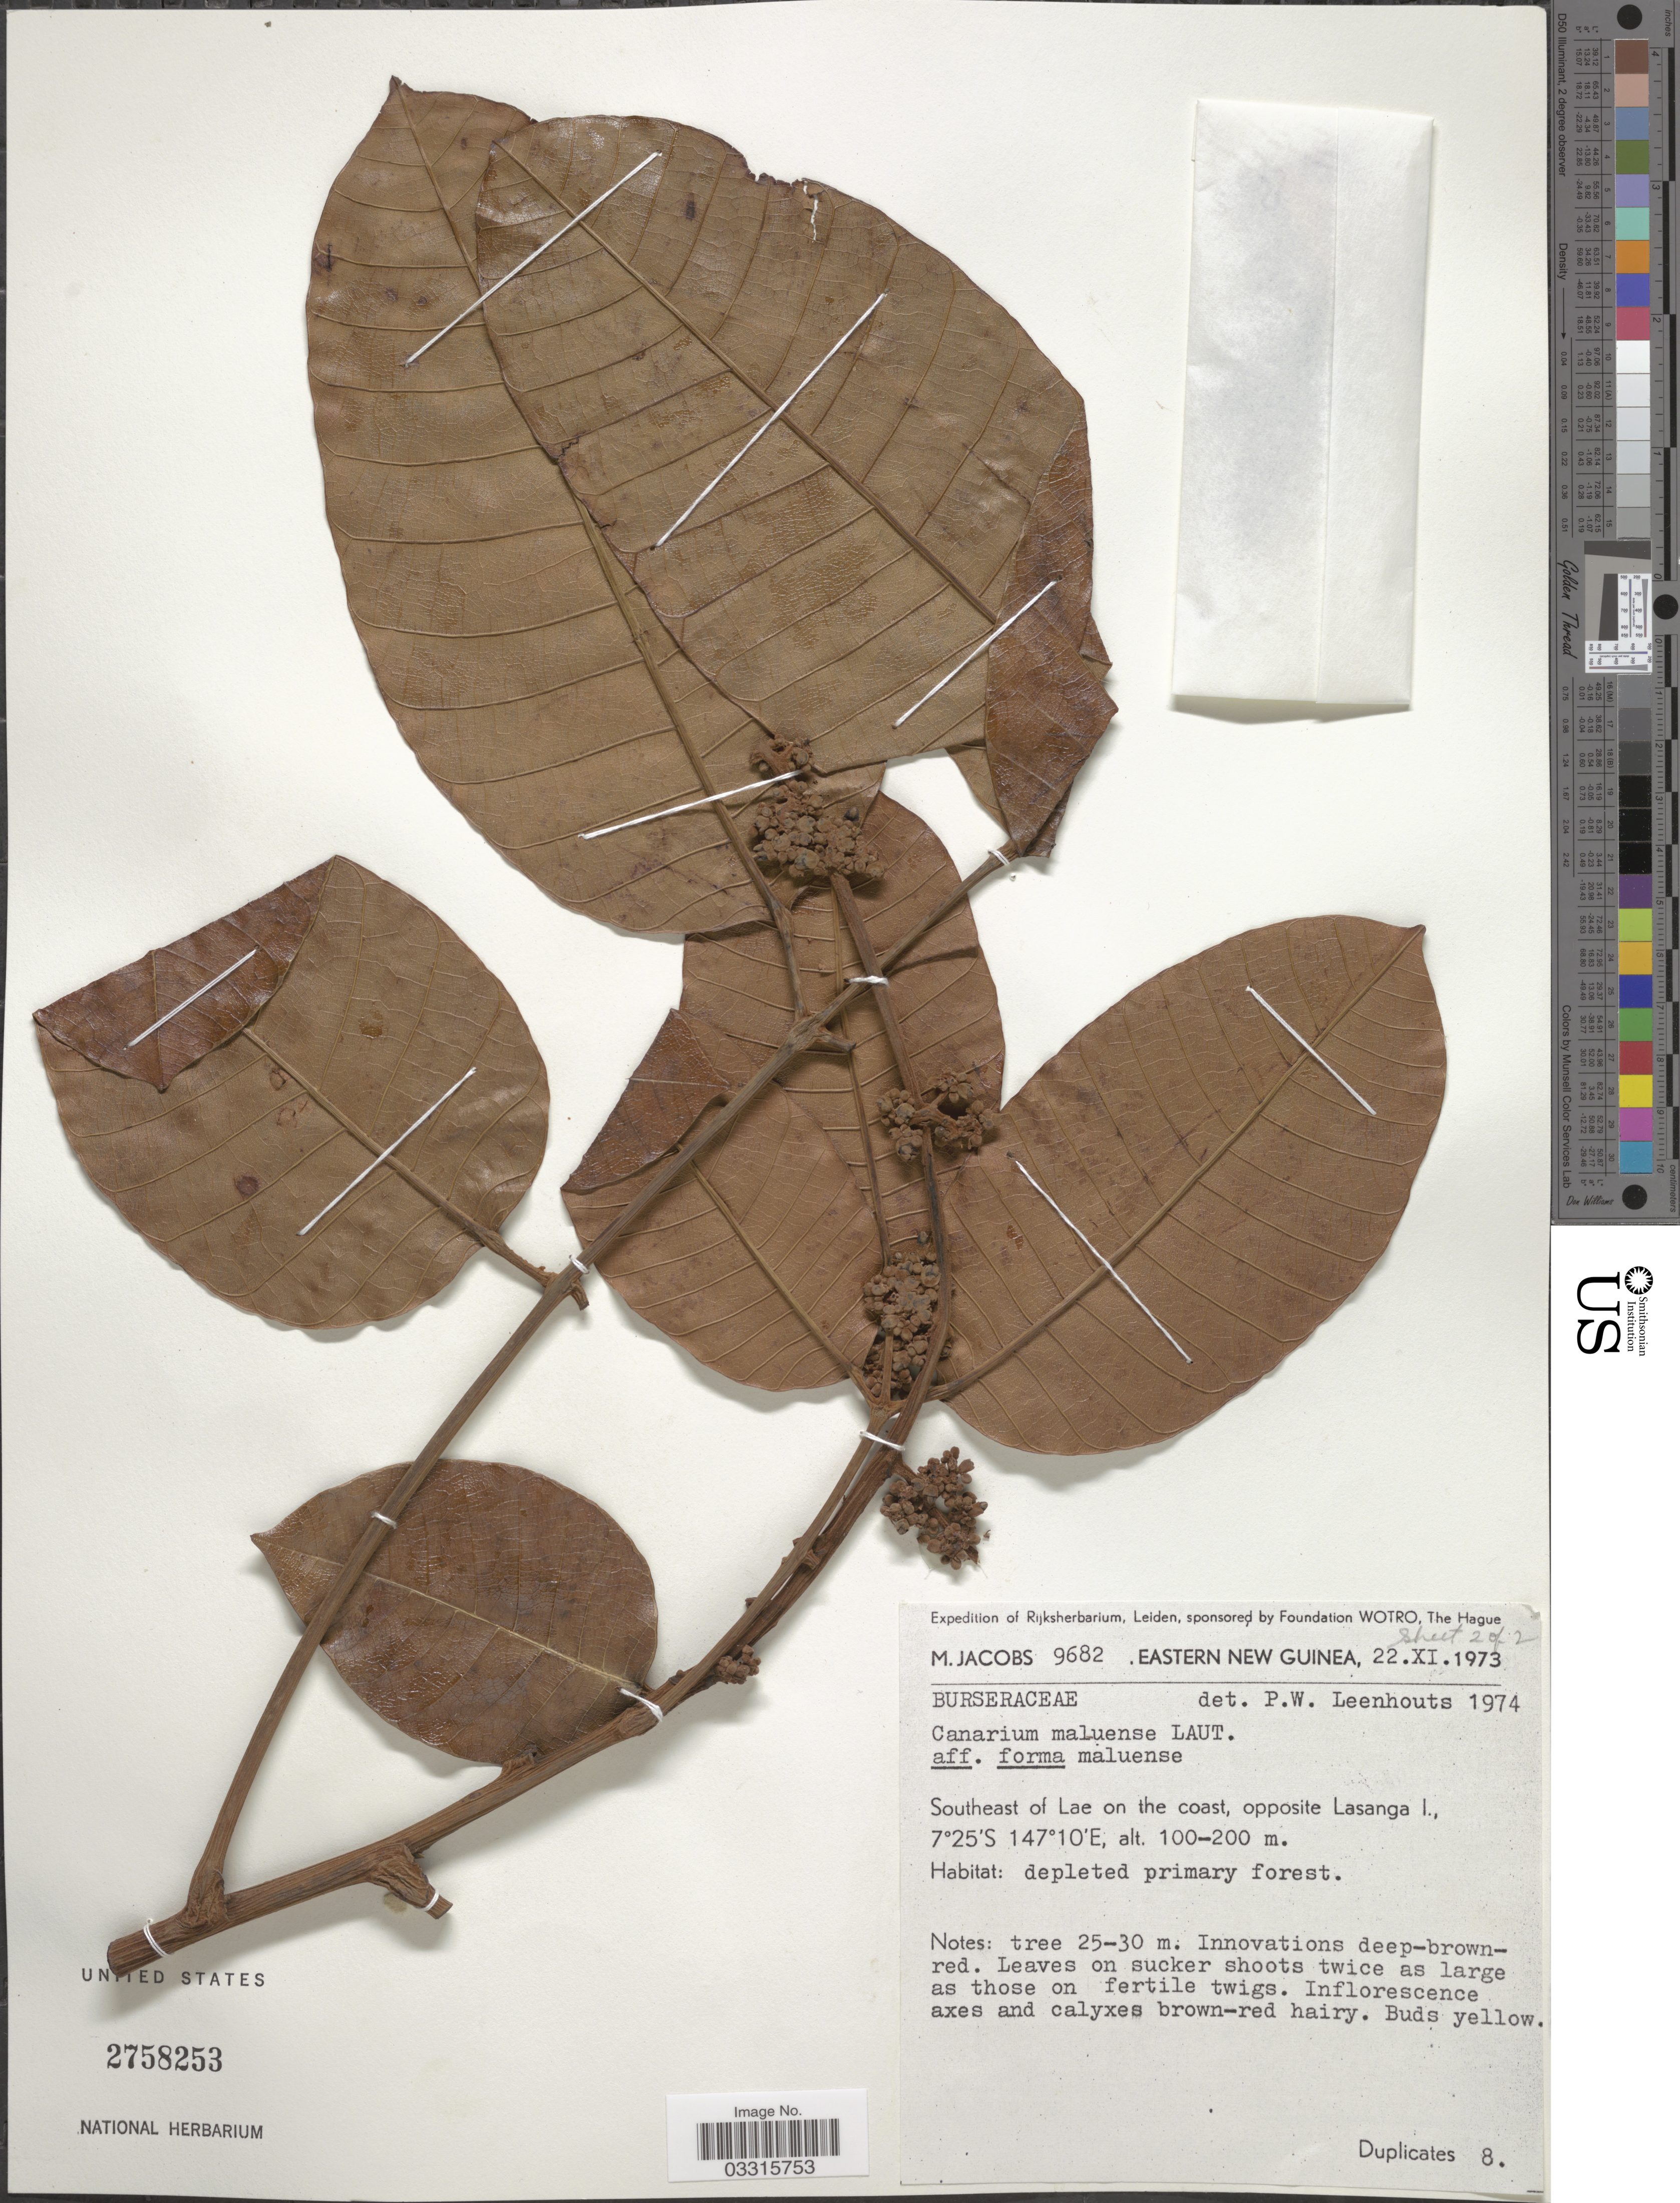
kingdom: Plantae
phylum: Tracheophyta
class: Magnoliopsida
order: Sapindales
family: Burseraceae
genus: Canarium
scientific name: Canarium maluense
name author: Lauterb.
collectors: M. Jacobs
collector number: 9682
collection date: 1973-11-22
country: Papua New Guinea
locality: Eastern New Guinea. Southeast of Lae on the coast, opposite Lasanga I.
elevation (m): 100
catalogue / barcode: US 2758253